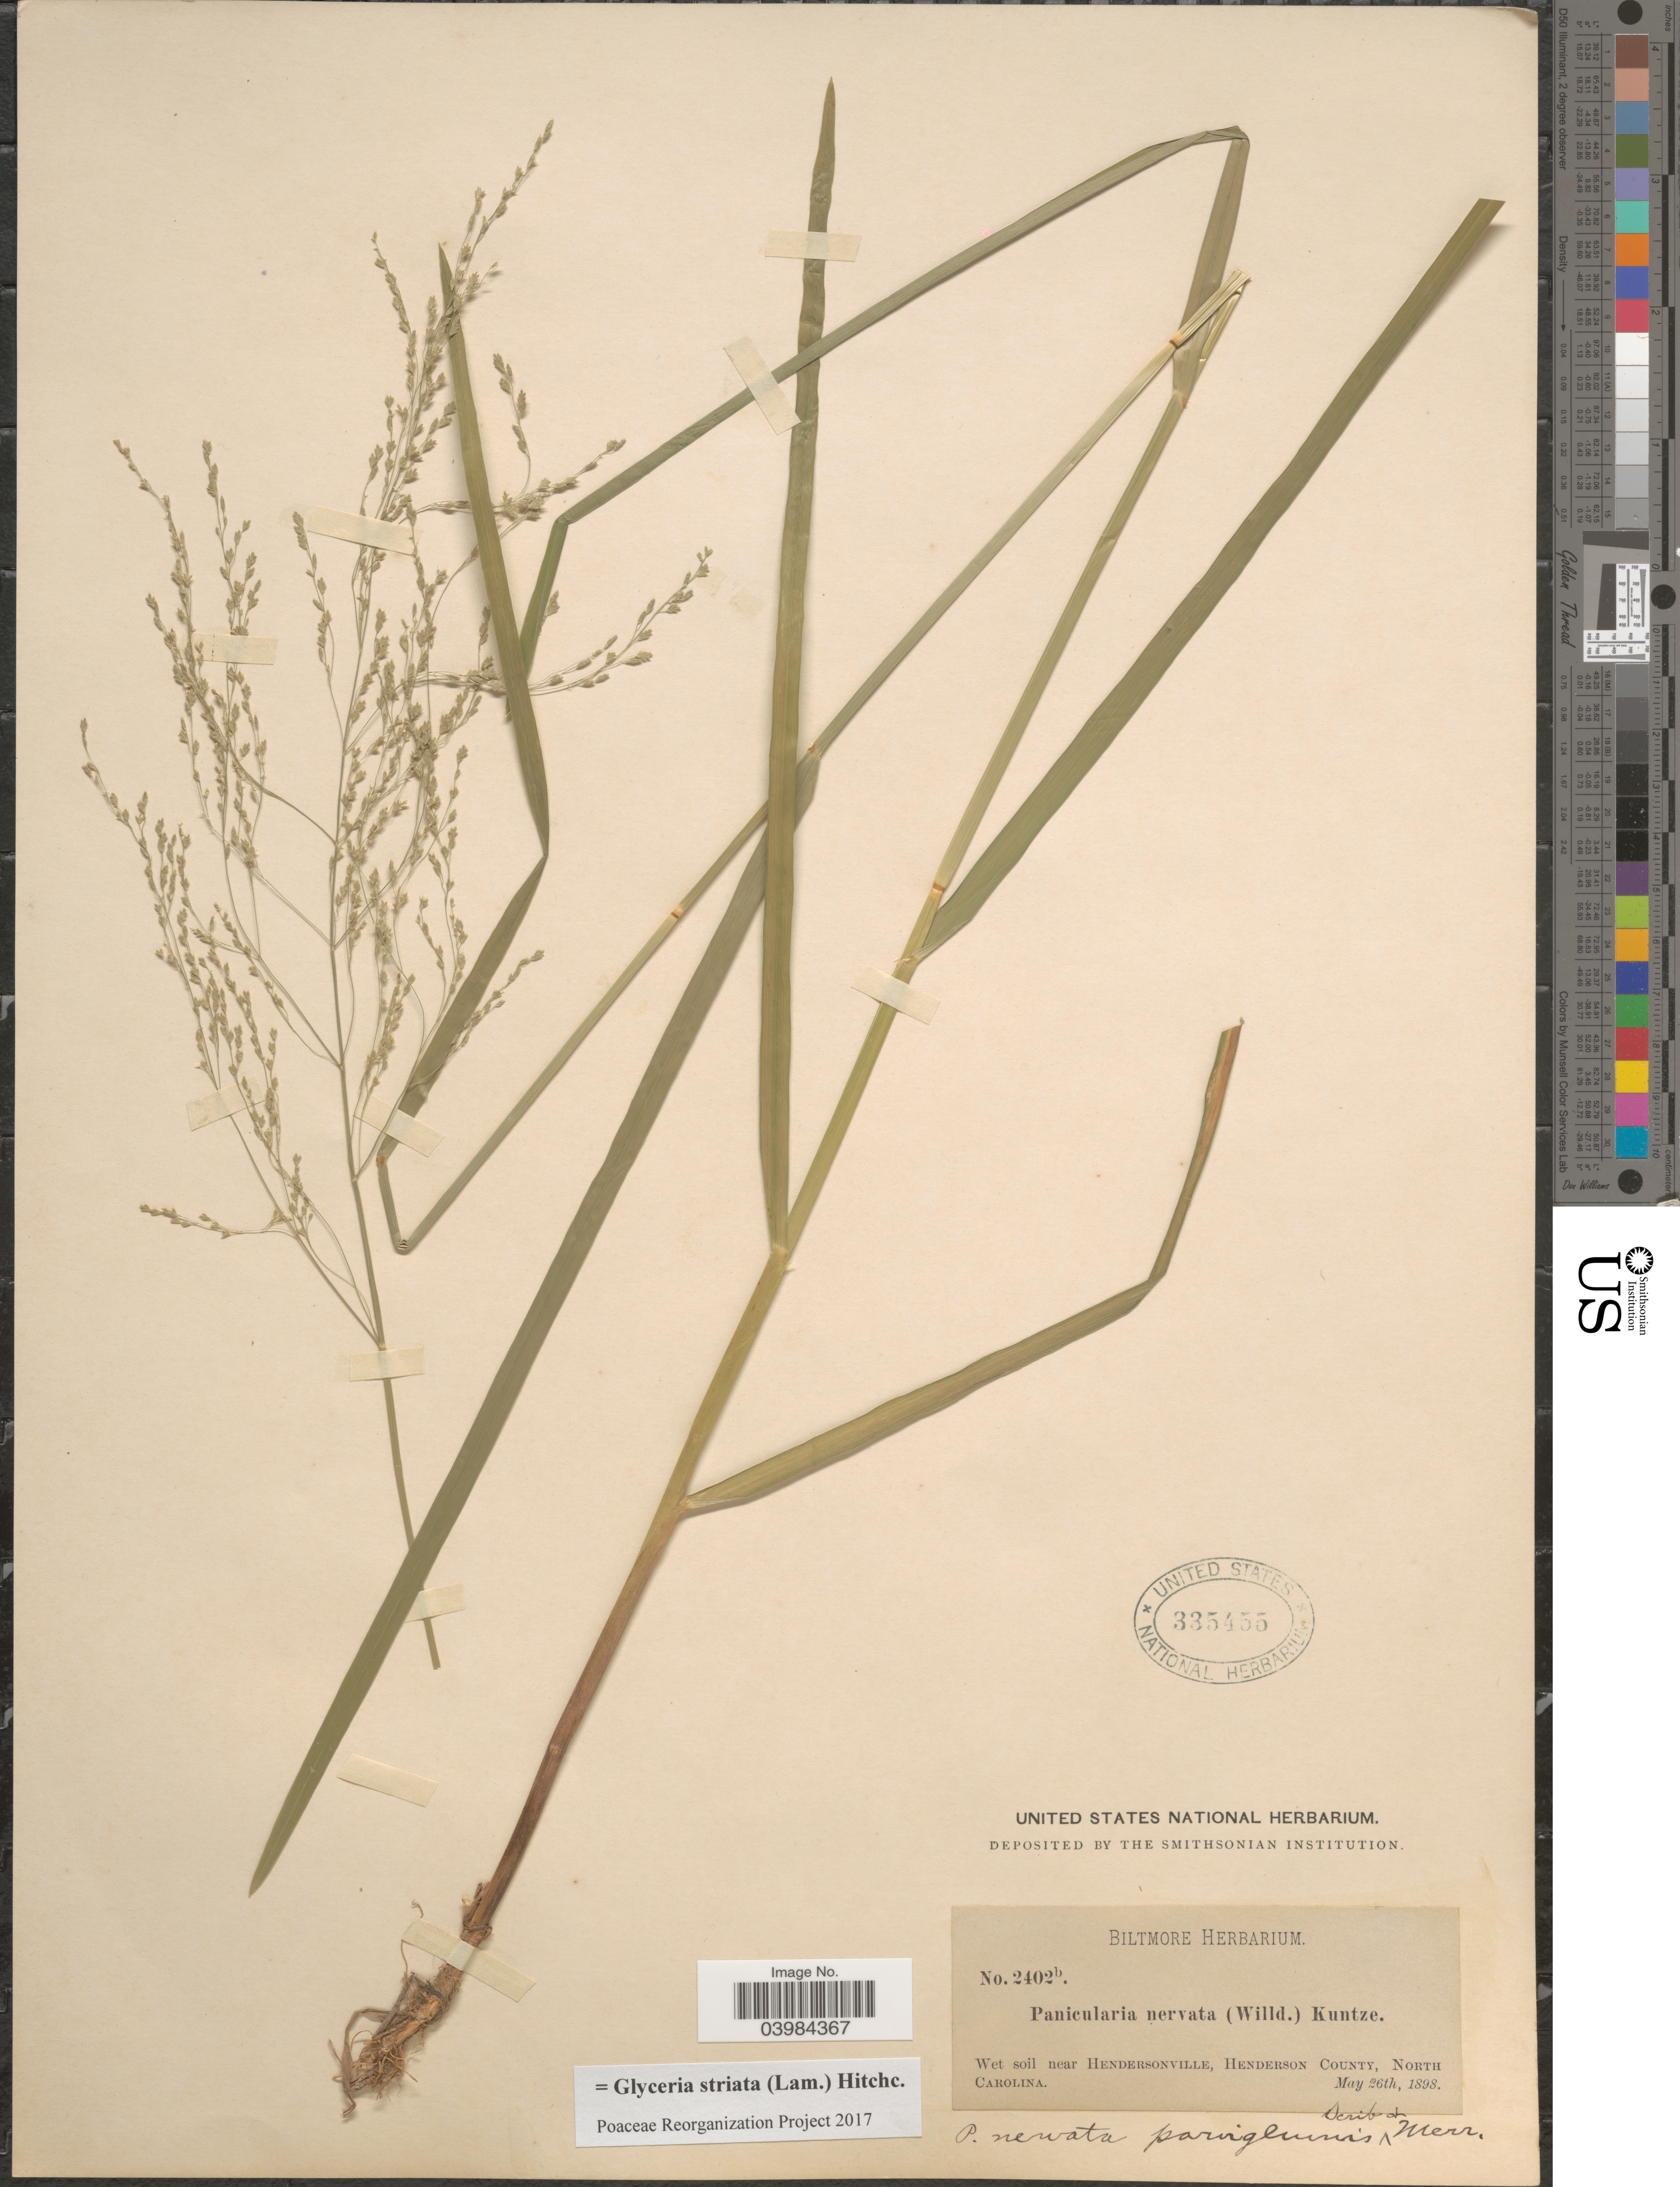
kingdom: Plantae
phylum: Tracheophyta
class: Liliopsida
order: Poales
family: Poaceae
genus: Glyceria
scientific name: Glyceria striata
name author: (Lam.) Hitchc.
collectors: ex herb. Biltmore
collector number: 2402b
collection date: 1898-05-26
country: United States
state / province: North Carolina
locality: Near Hendersonville, Henderson County.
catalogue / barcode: US 335455